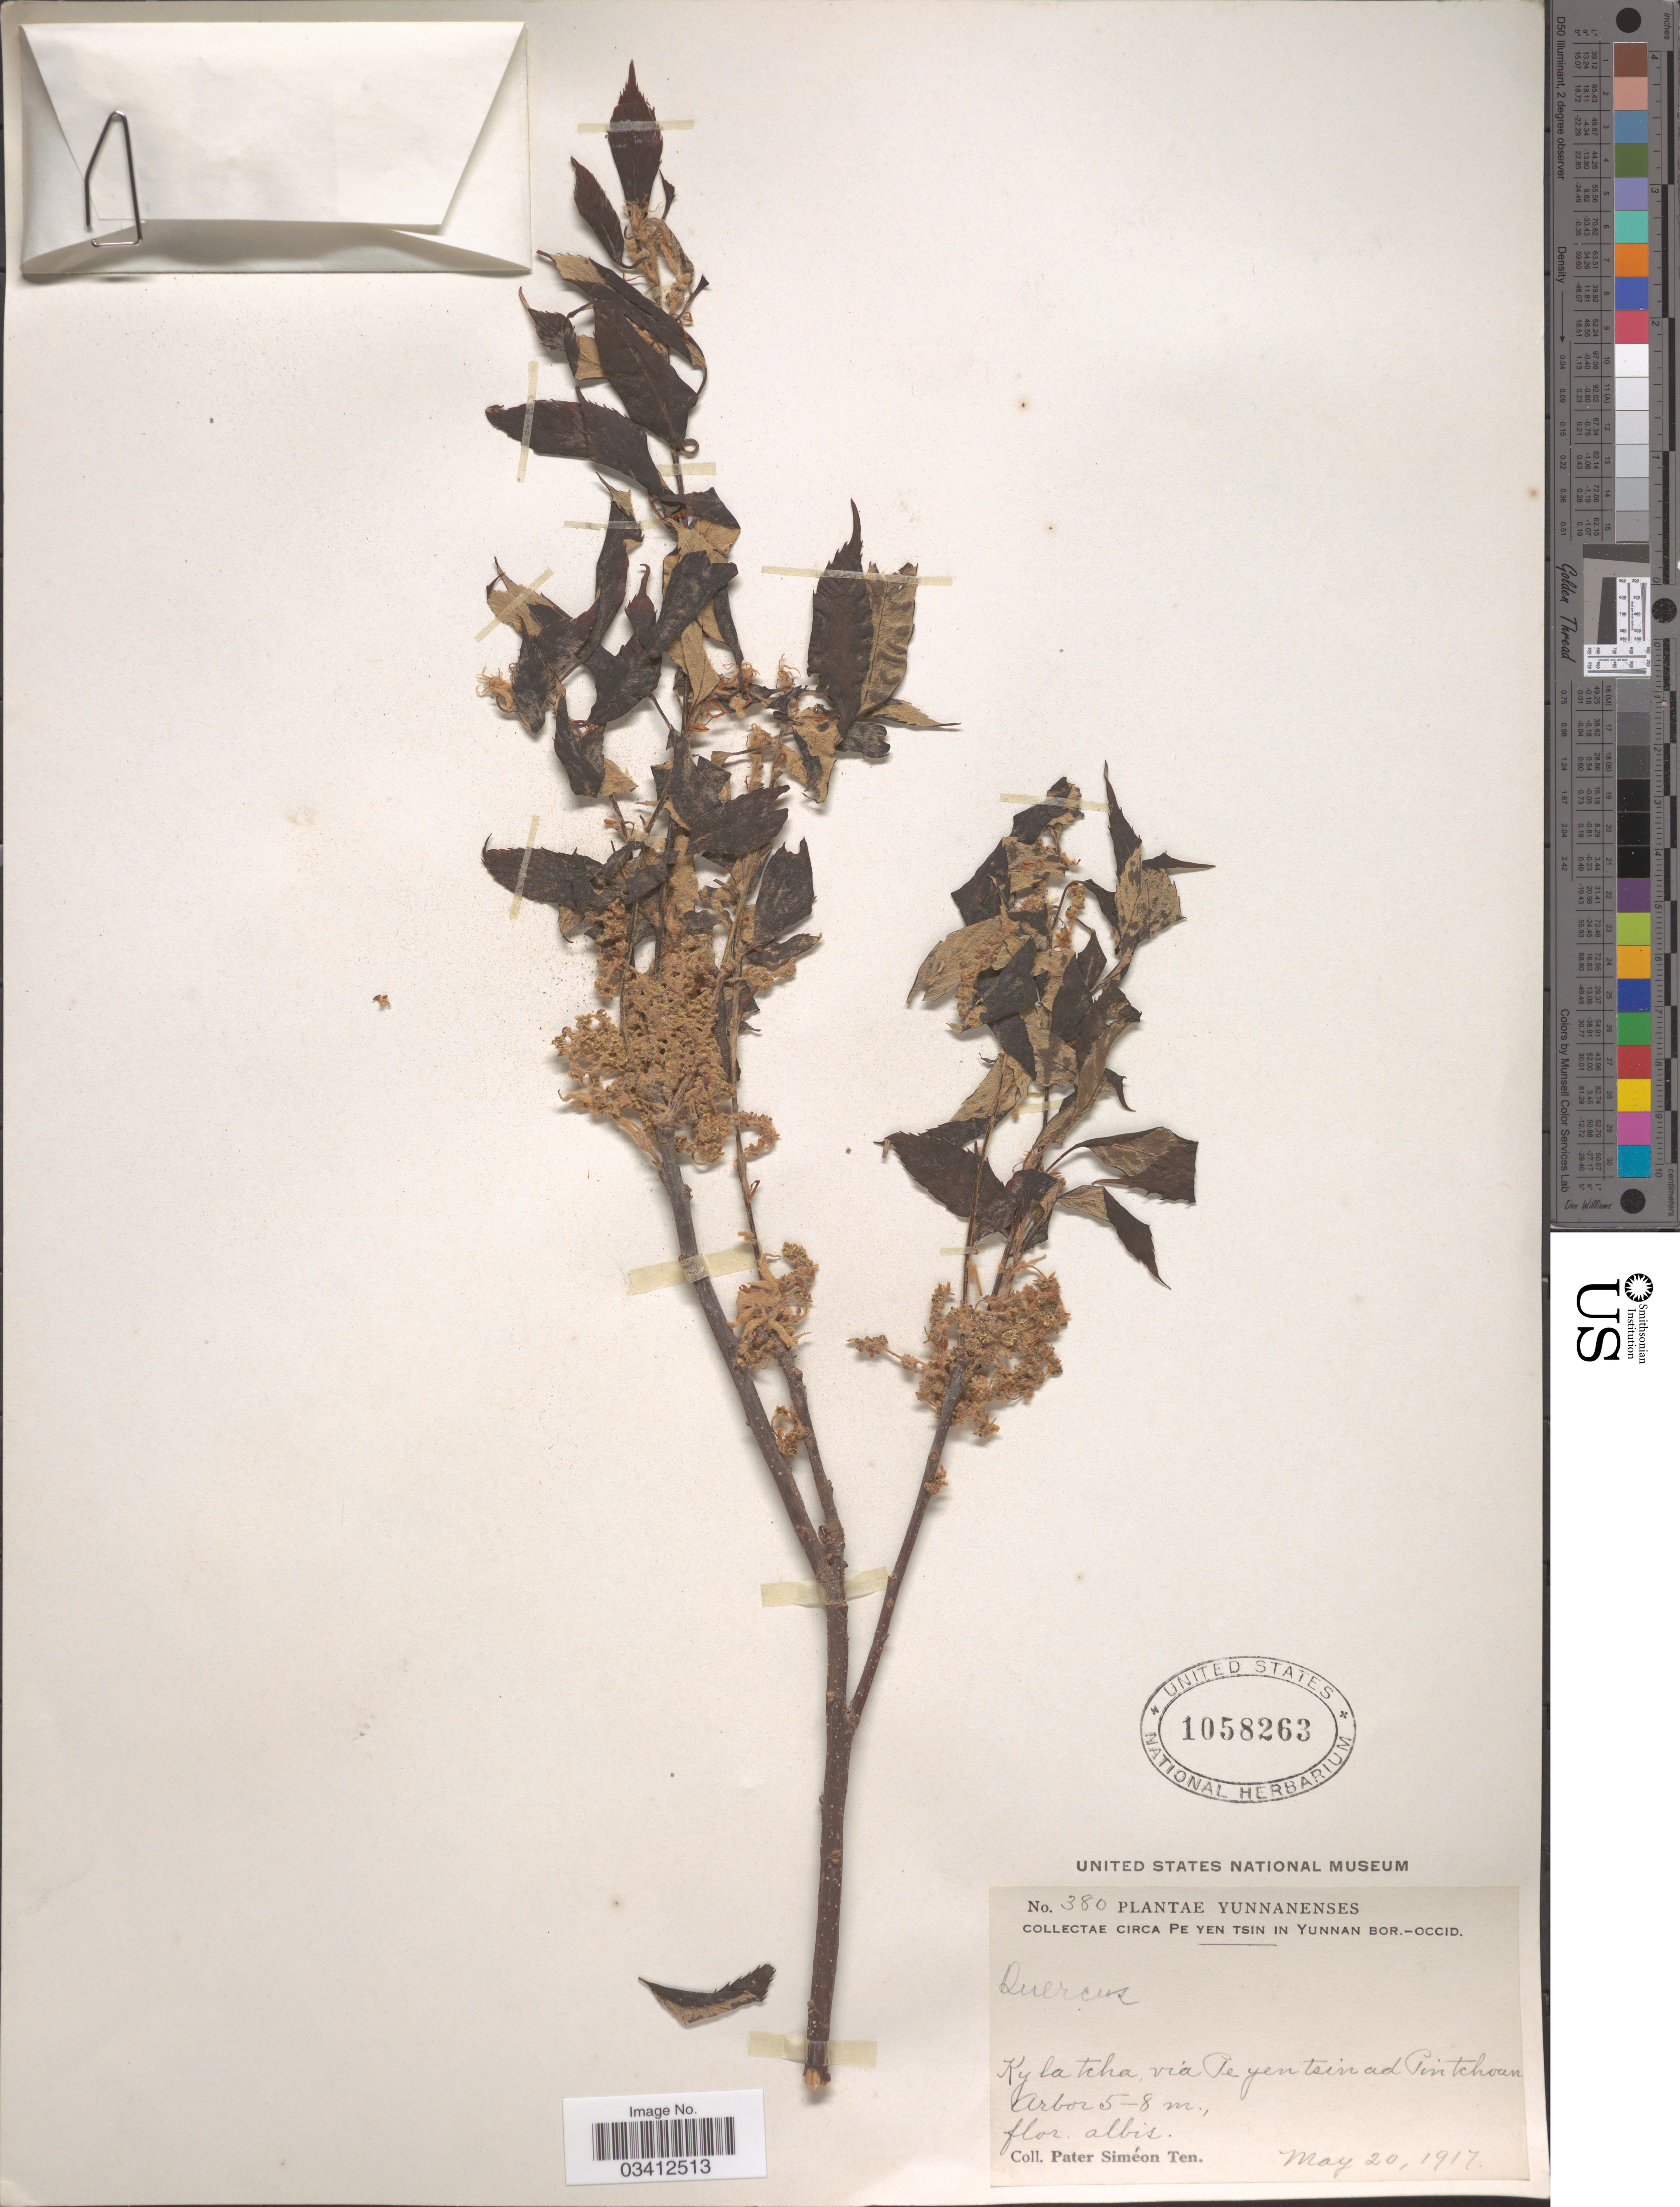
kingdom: Plantae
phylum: Tracheophyta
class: Magnoliopsida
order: Fagales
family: Fagaceae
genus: Quercus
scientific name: Quercus sp.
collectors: P. S. Ten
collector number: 380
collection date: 1917-05-20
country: China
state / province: Yunnan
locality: Circa Pe Yen Tsin in Yunnan Bor.-Occid. Ky la tcha, via Pe Yen Tsin ad Pintchoun.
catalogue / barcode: US 1058263